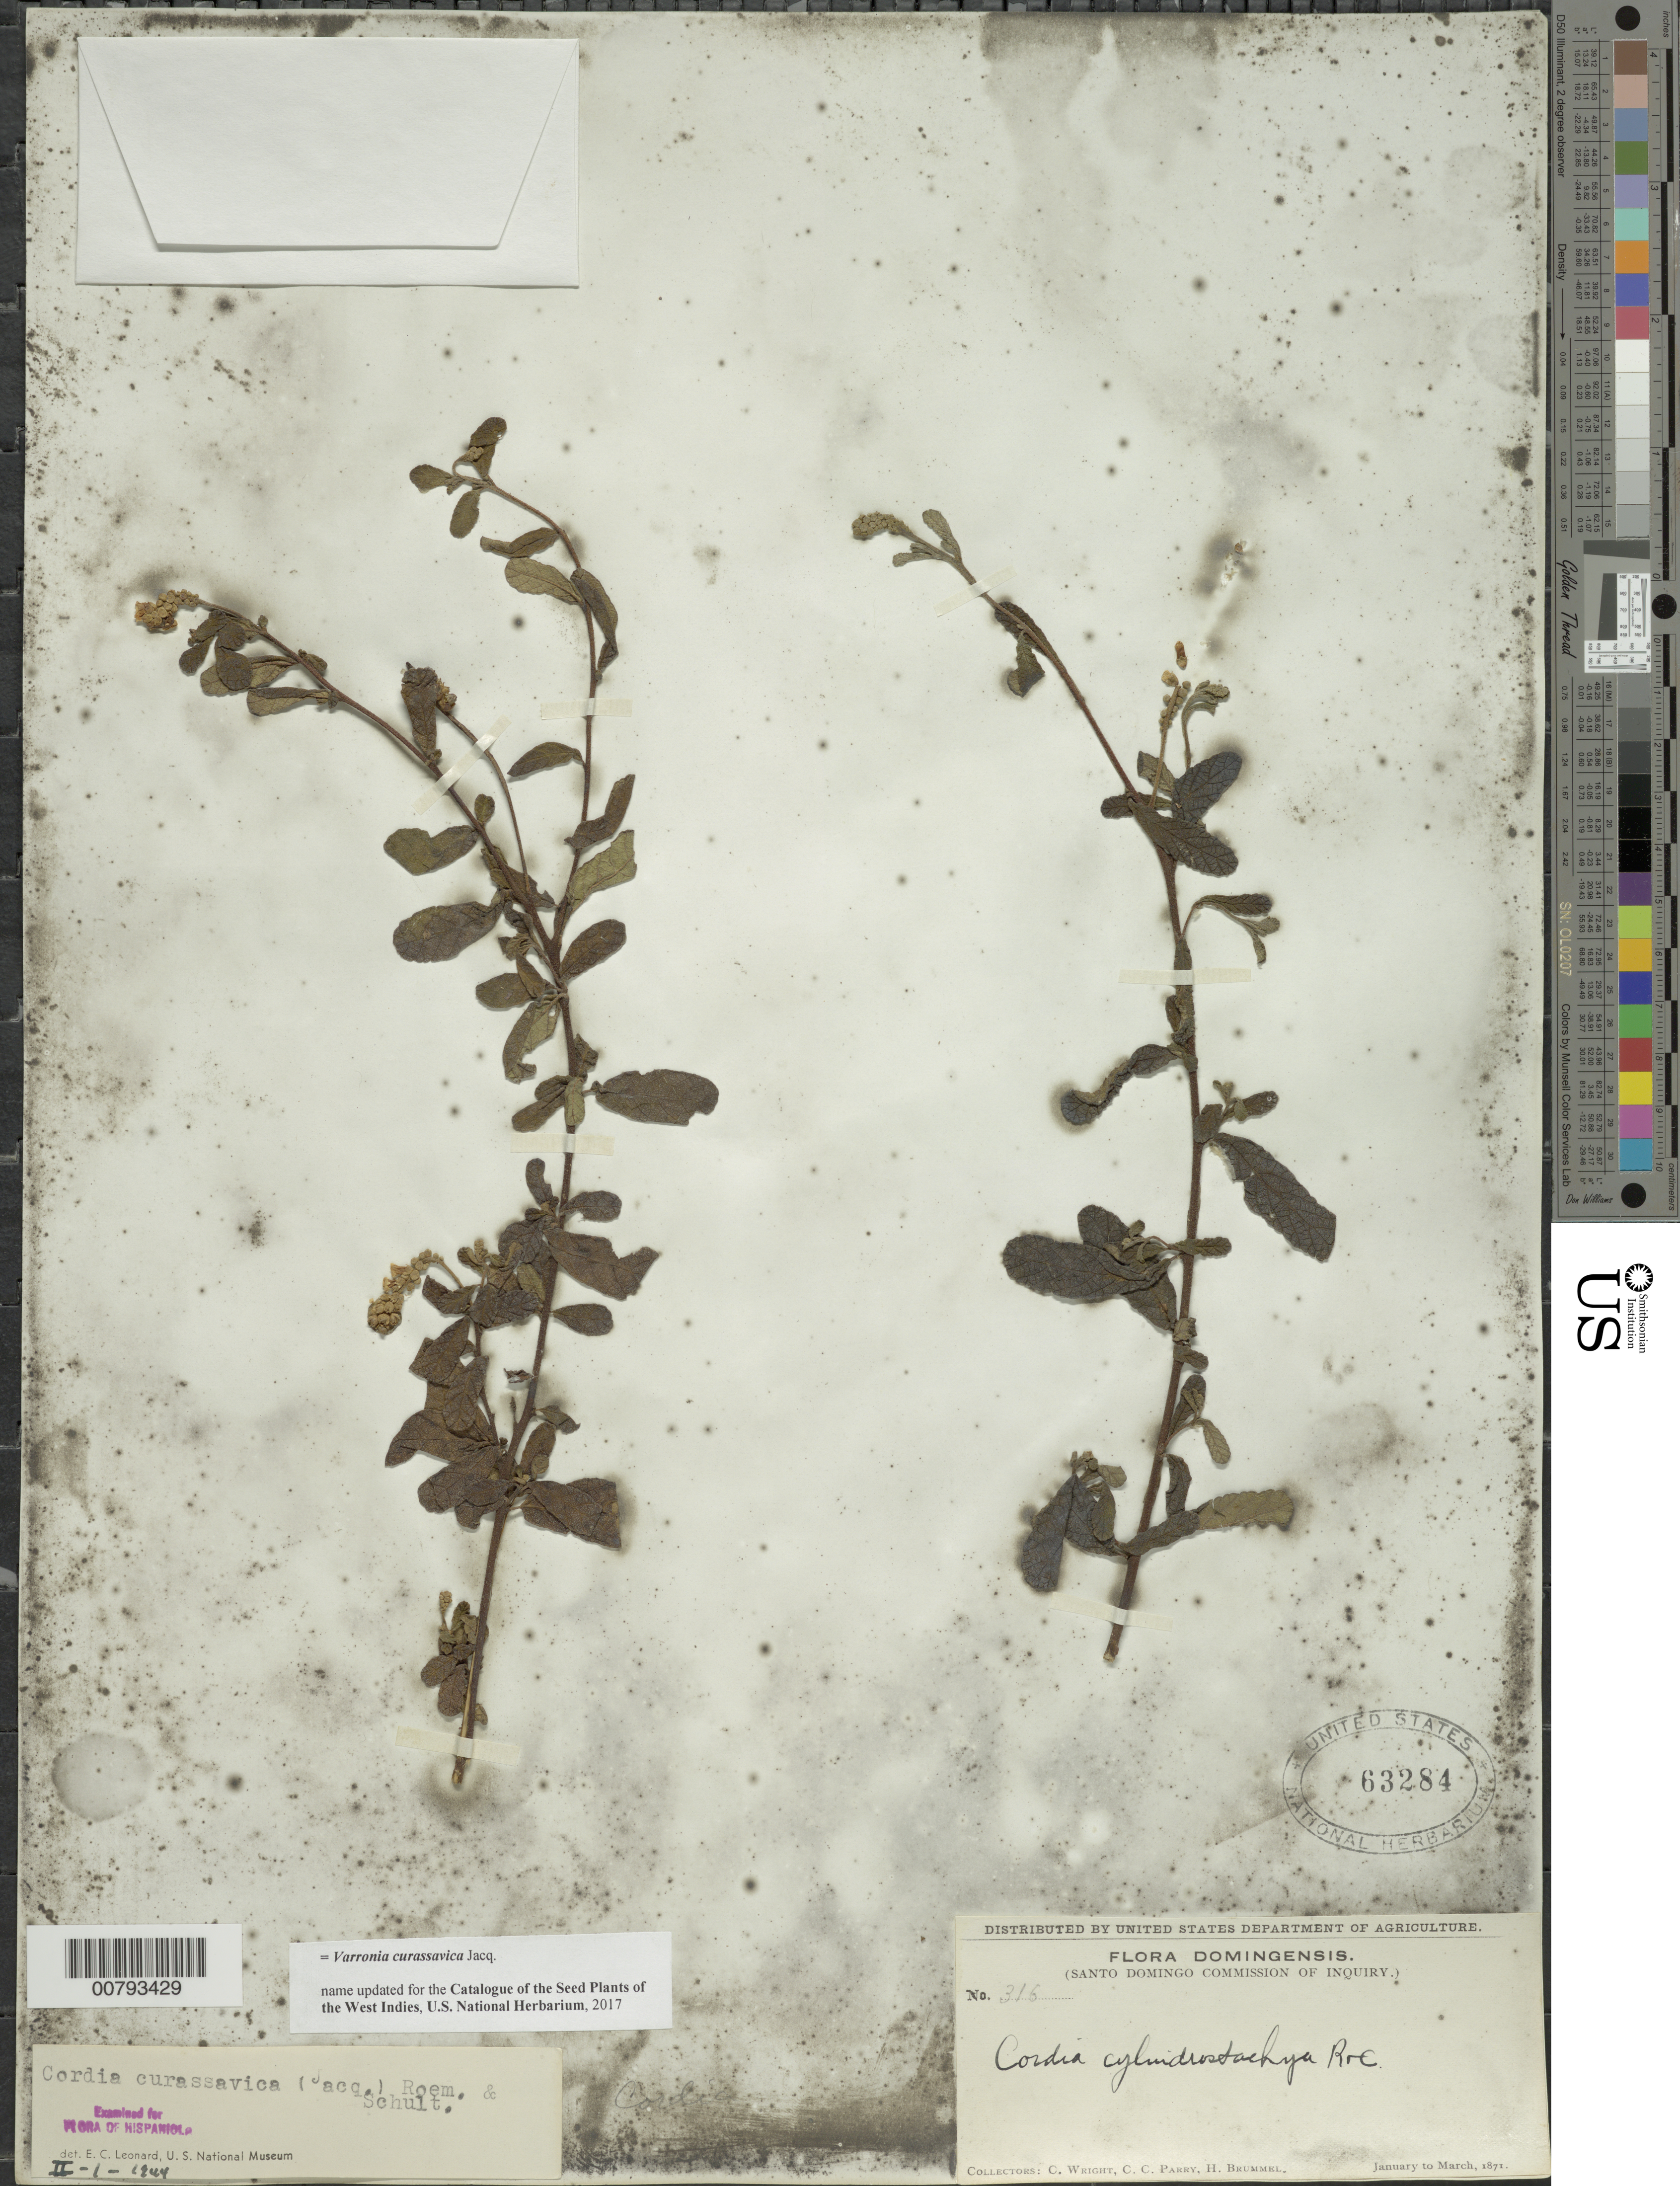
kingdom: Plantae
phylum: Tracheophyta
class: Magnoliopsida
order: Boraginales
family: Cordiaceae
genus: Varronia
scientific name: Varronia curassavica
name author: Jacq.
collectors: C. Wright, C. C. Parry & H. Brummel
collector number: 316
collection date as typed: Jan 1871 to -- Mar 1871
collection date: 1871-01/1871-03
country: Dominican Republic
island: Hispaniola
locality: Santo Domingo Commission of Inquiry.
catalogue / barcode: US 63284